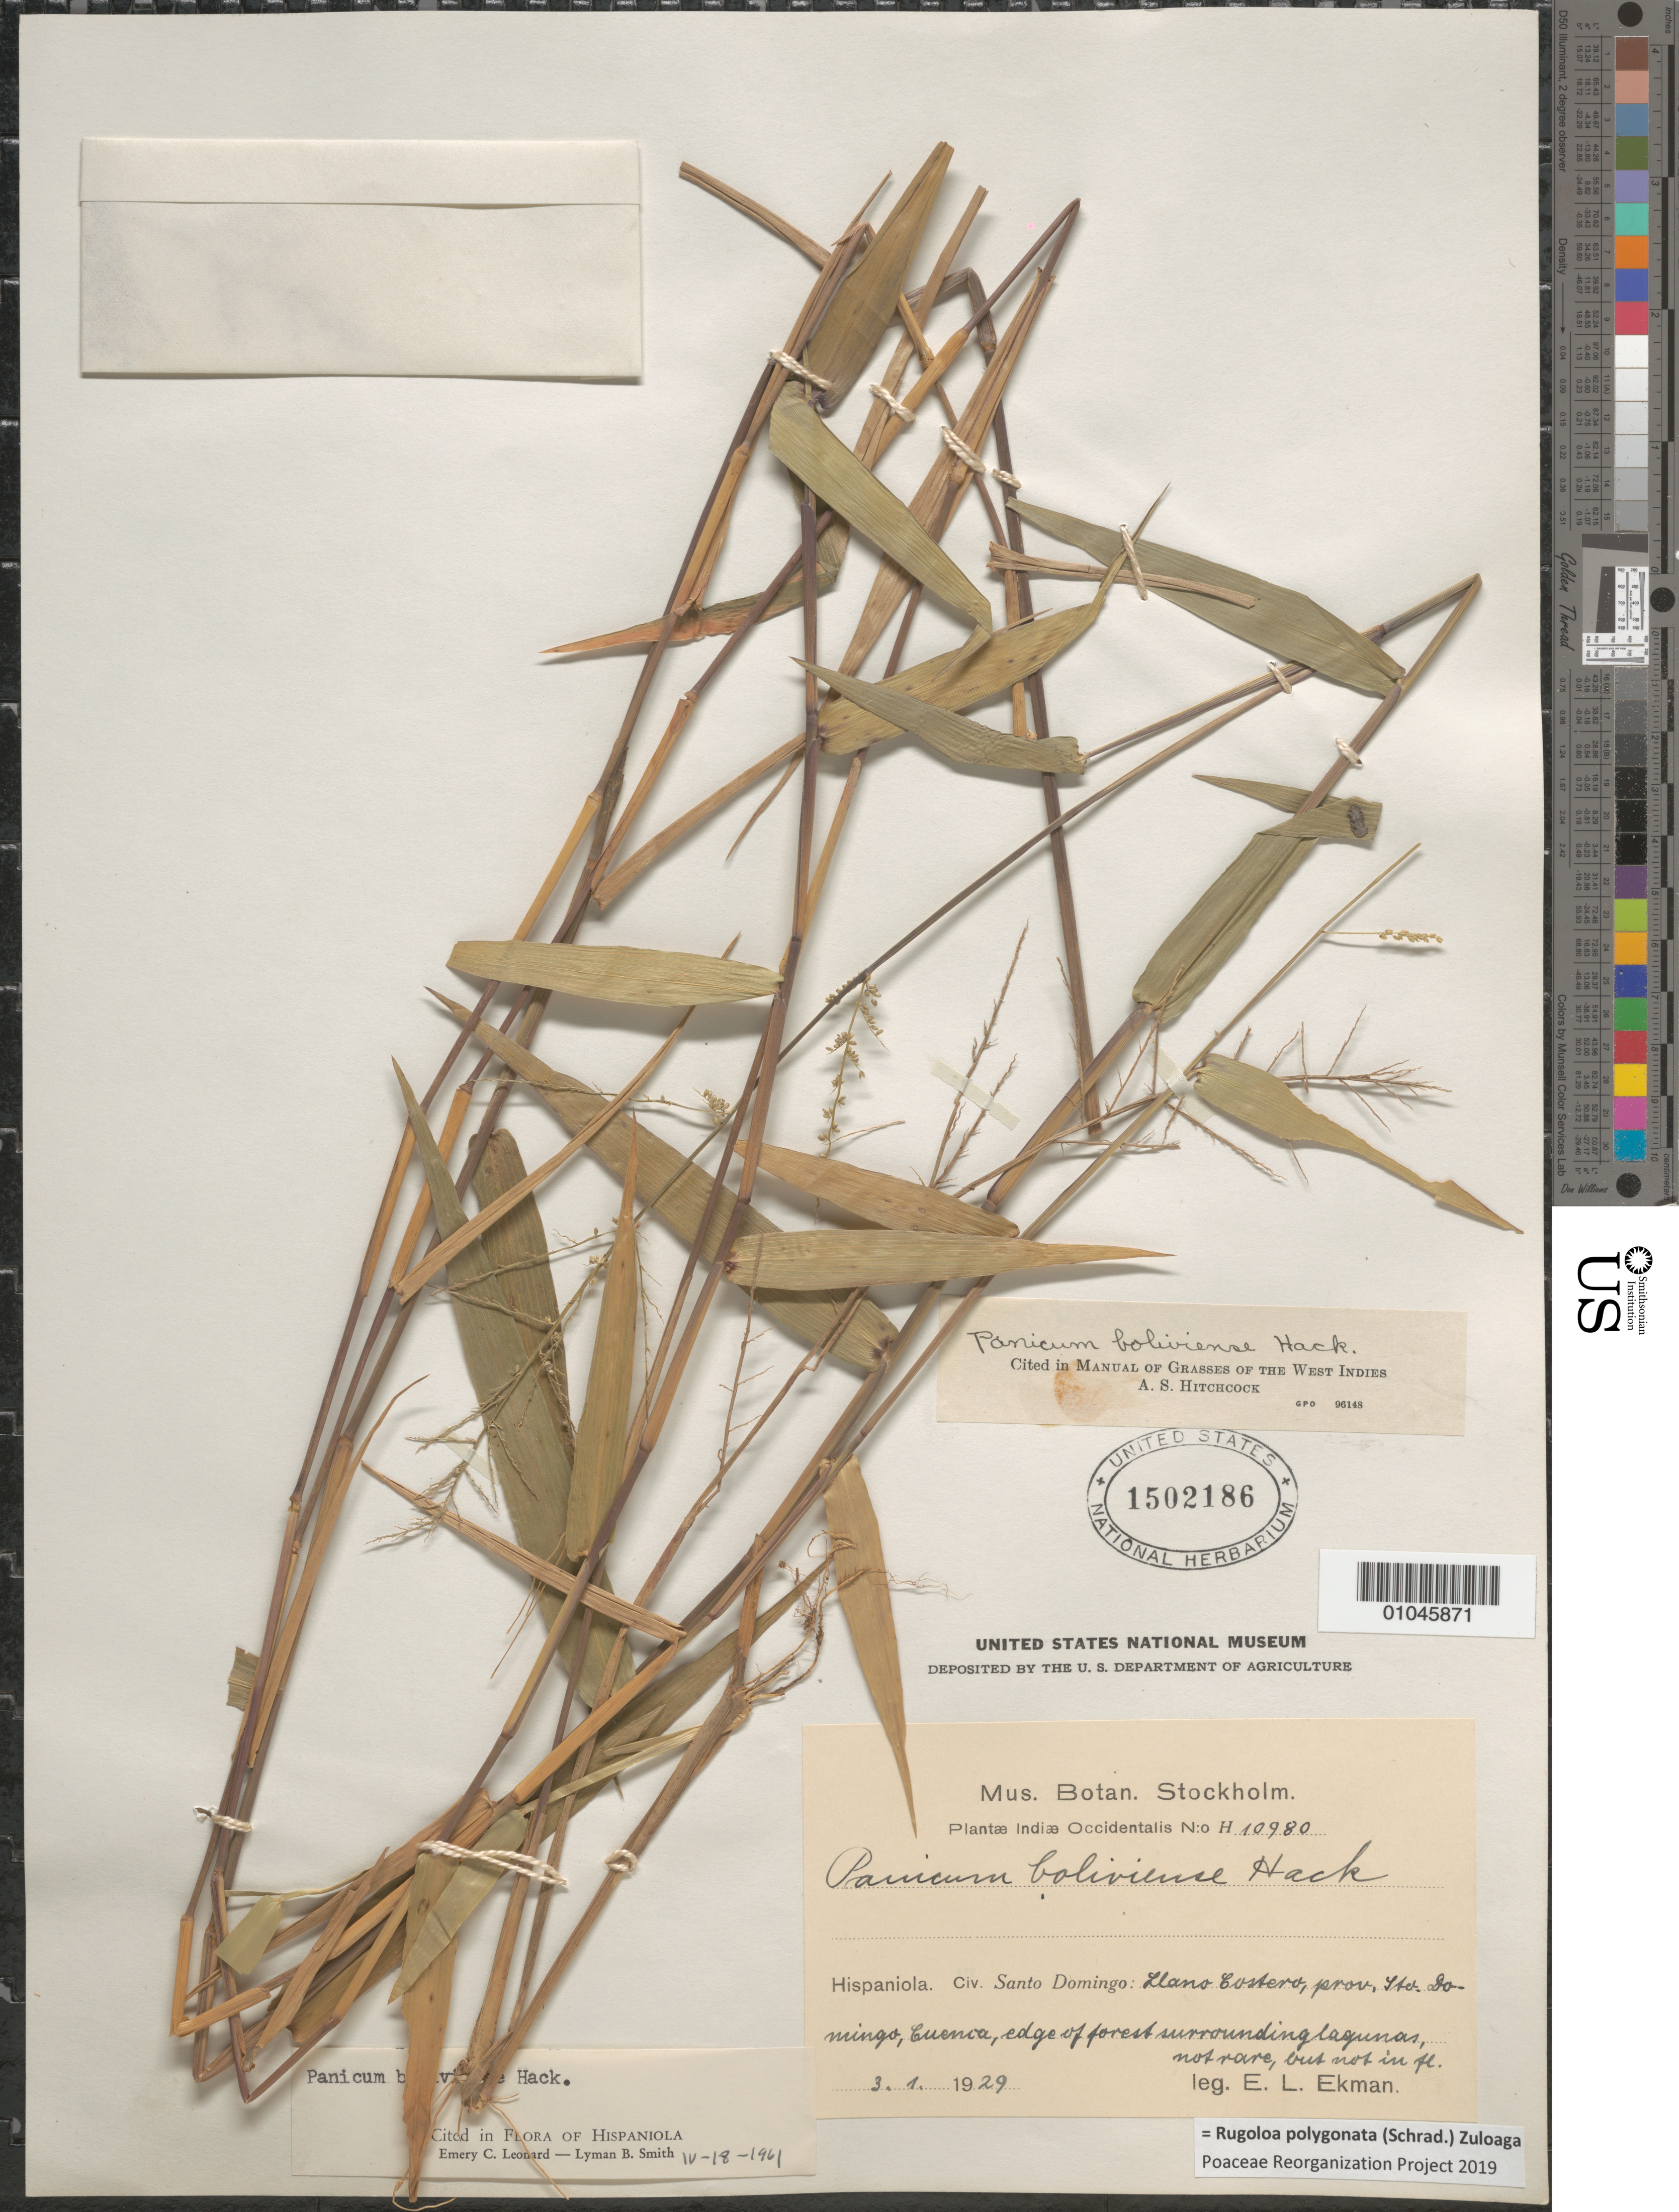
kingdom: Plantae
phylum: Tracheophyta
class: Liliopsida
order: Poales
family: Poaceae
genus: Panicum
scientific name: Panicum boliviense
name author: Hack.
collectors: E. L. Ekman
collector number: H 10980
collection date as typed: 03 Jan 1929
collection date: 1929-01-03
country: Dominican Republic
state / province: Distrito Nacional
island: Hispaniola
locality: Edge of forest surrounding laguna. not rare.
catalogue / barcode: US 1502186